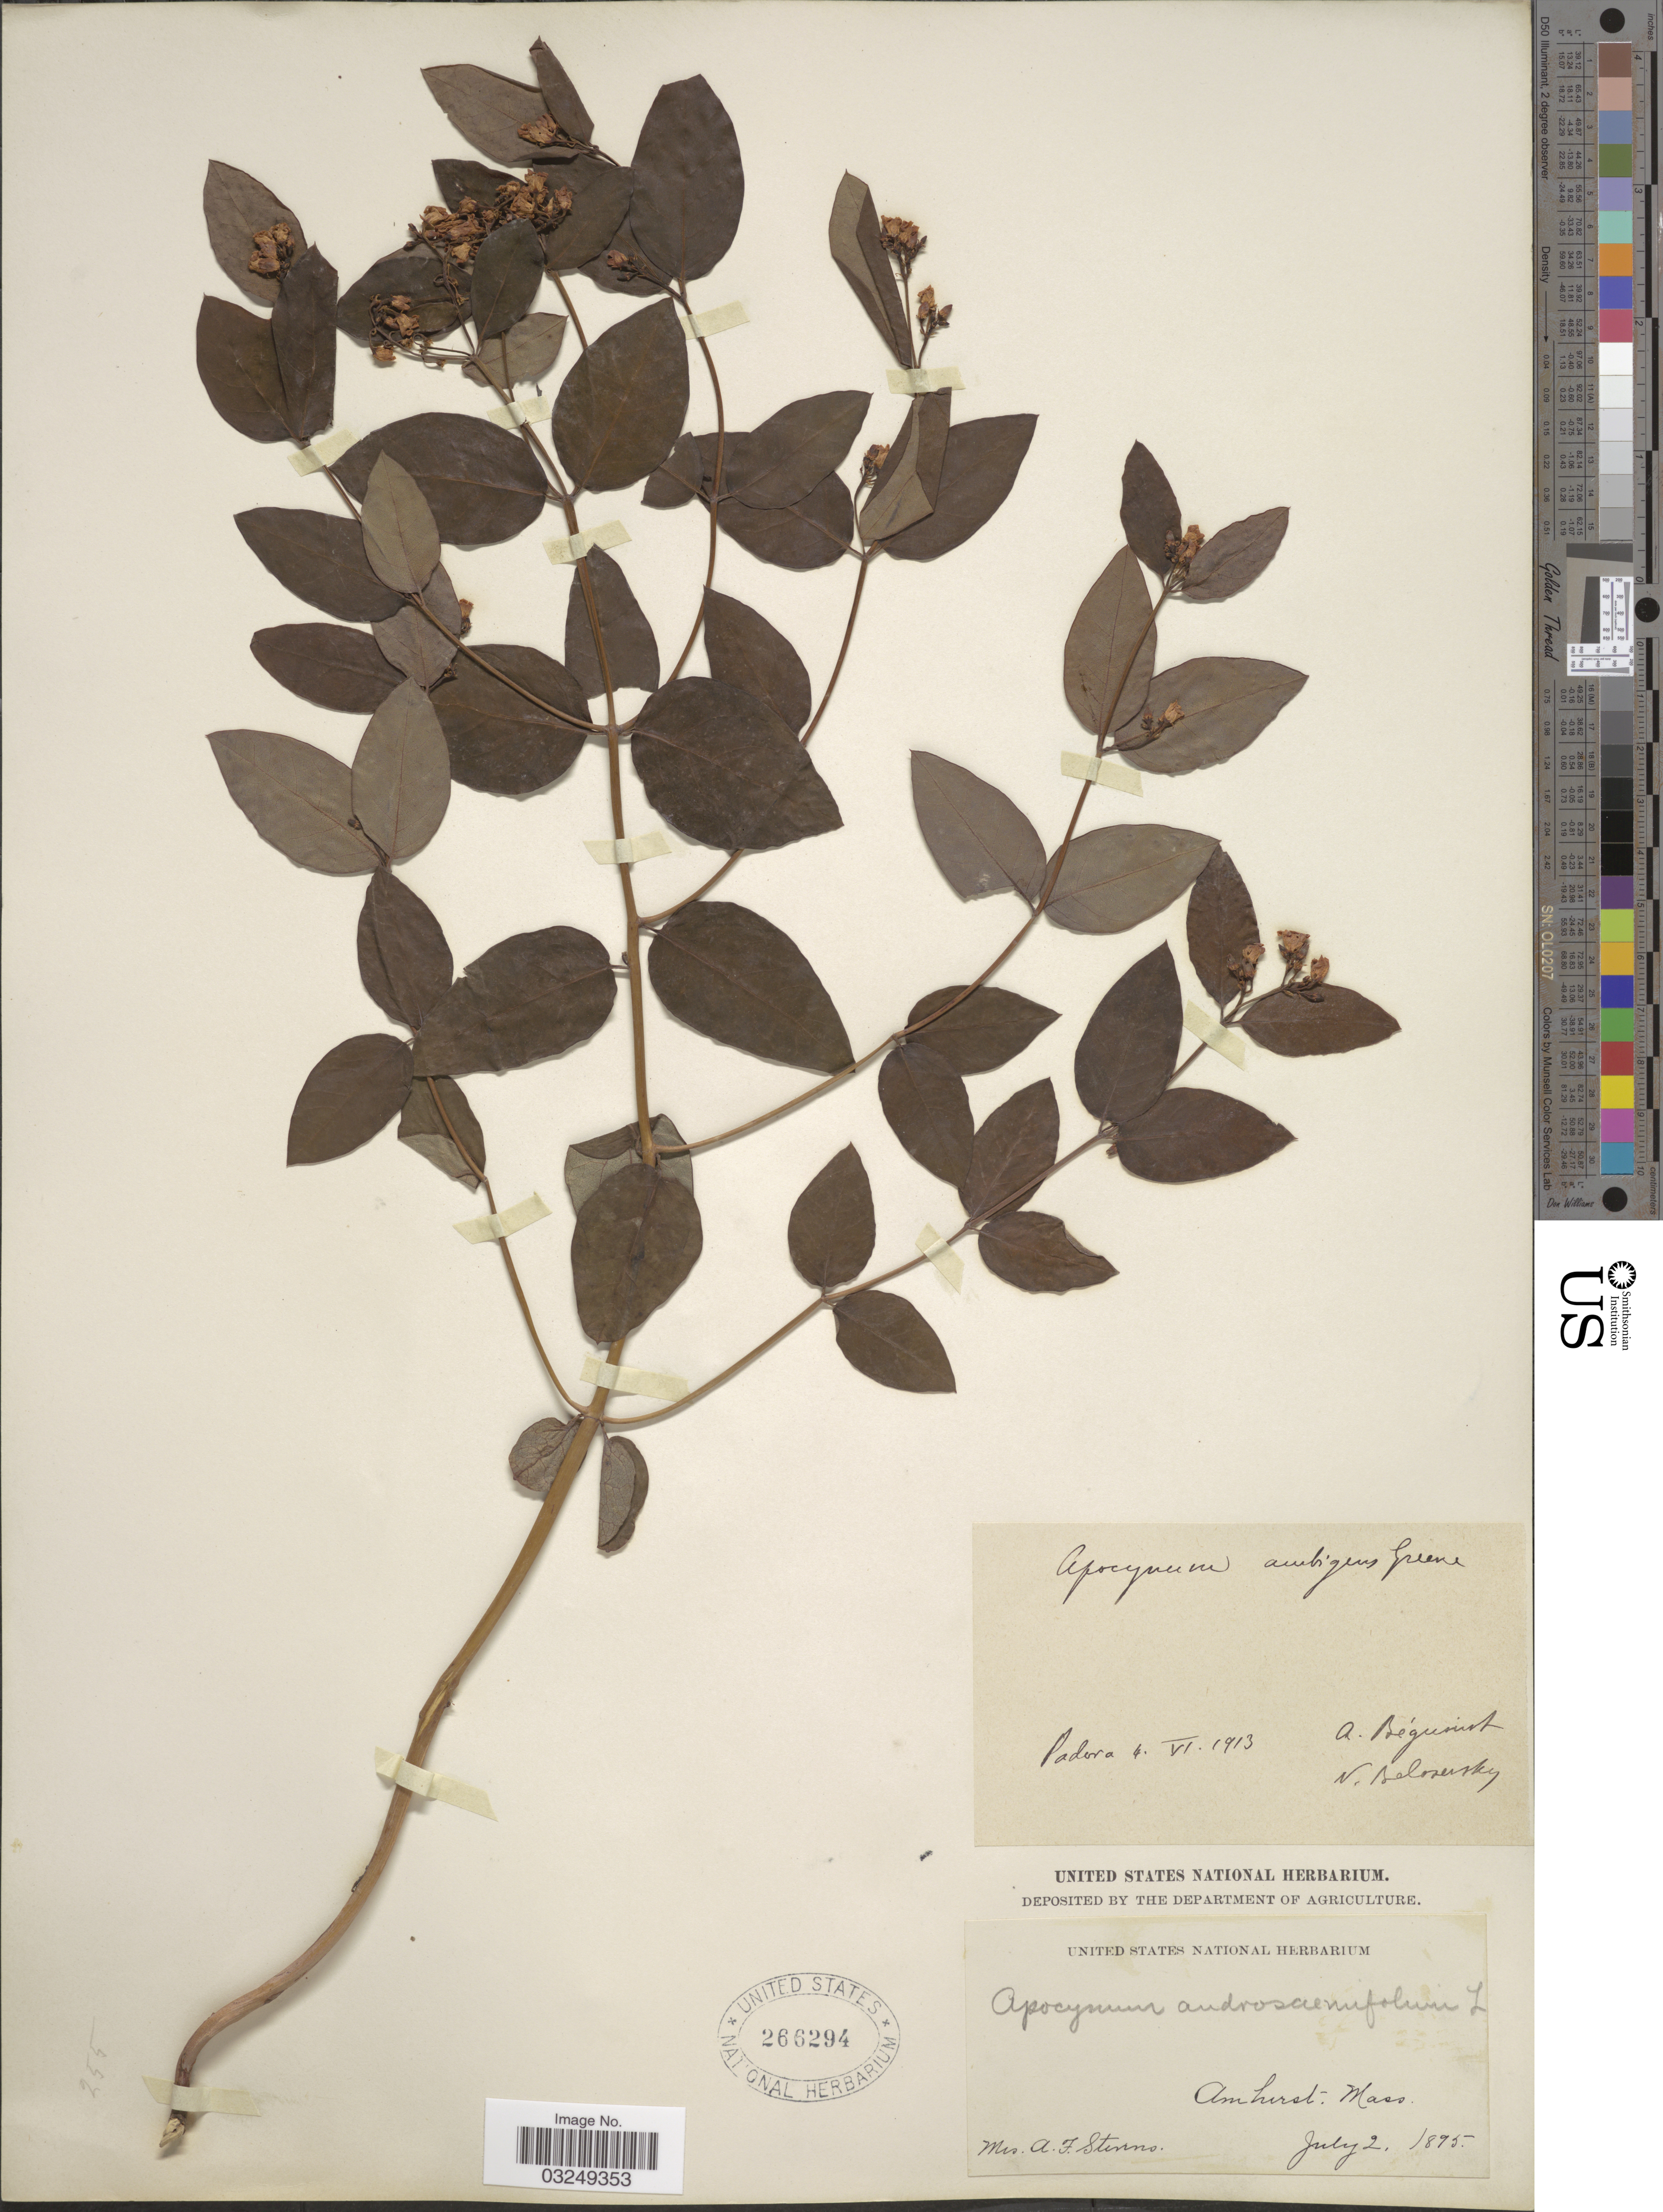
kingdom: Plantae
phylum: Tracheophyta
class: Magnoliopsida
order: Gentianales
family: Apocynaceae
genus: Apocynum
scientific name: Apocynum ambigens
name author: S.W. Greene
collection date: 1895-07-02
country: United States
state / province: Massachusetts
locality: Amherst, Mass.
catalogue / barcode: US 266294